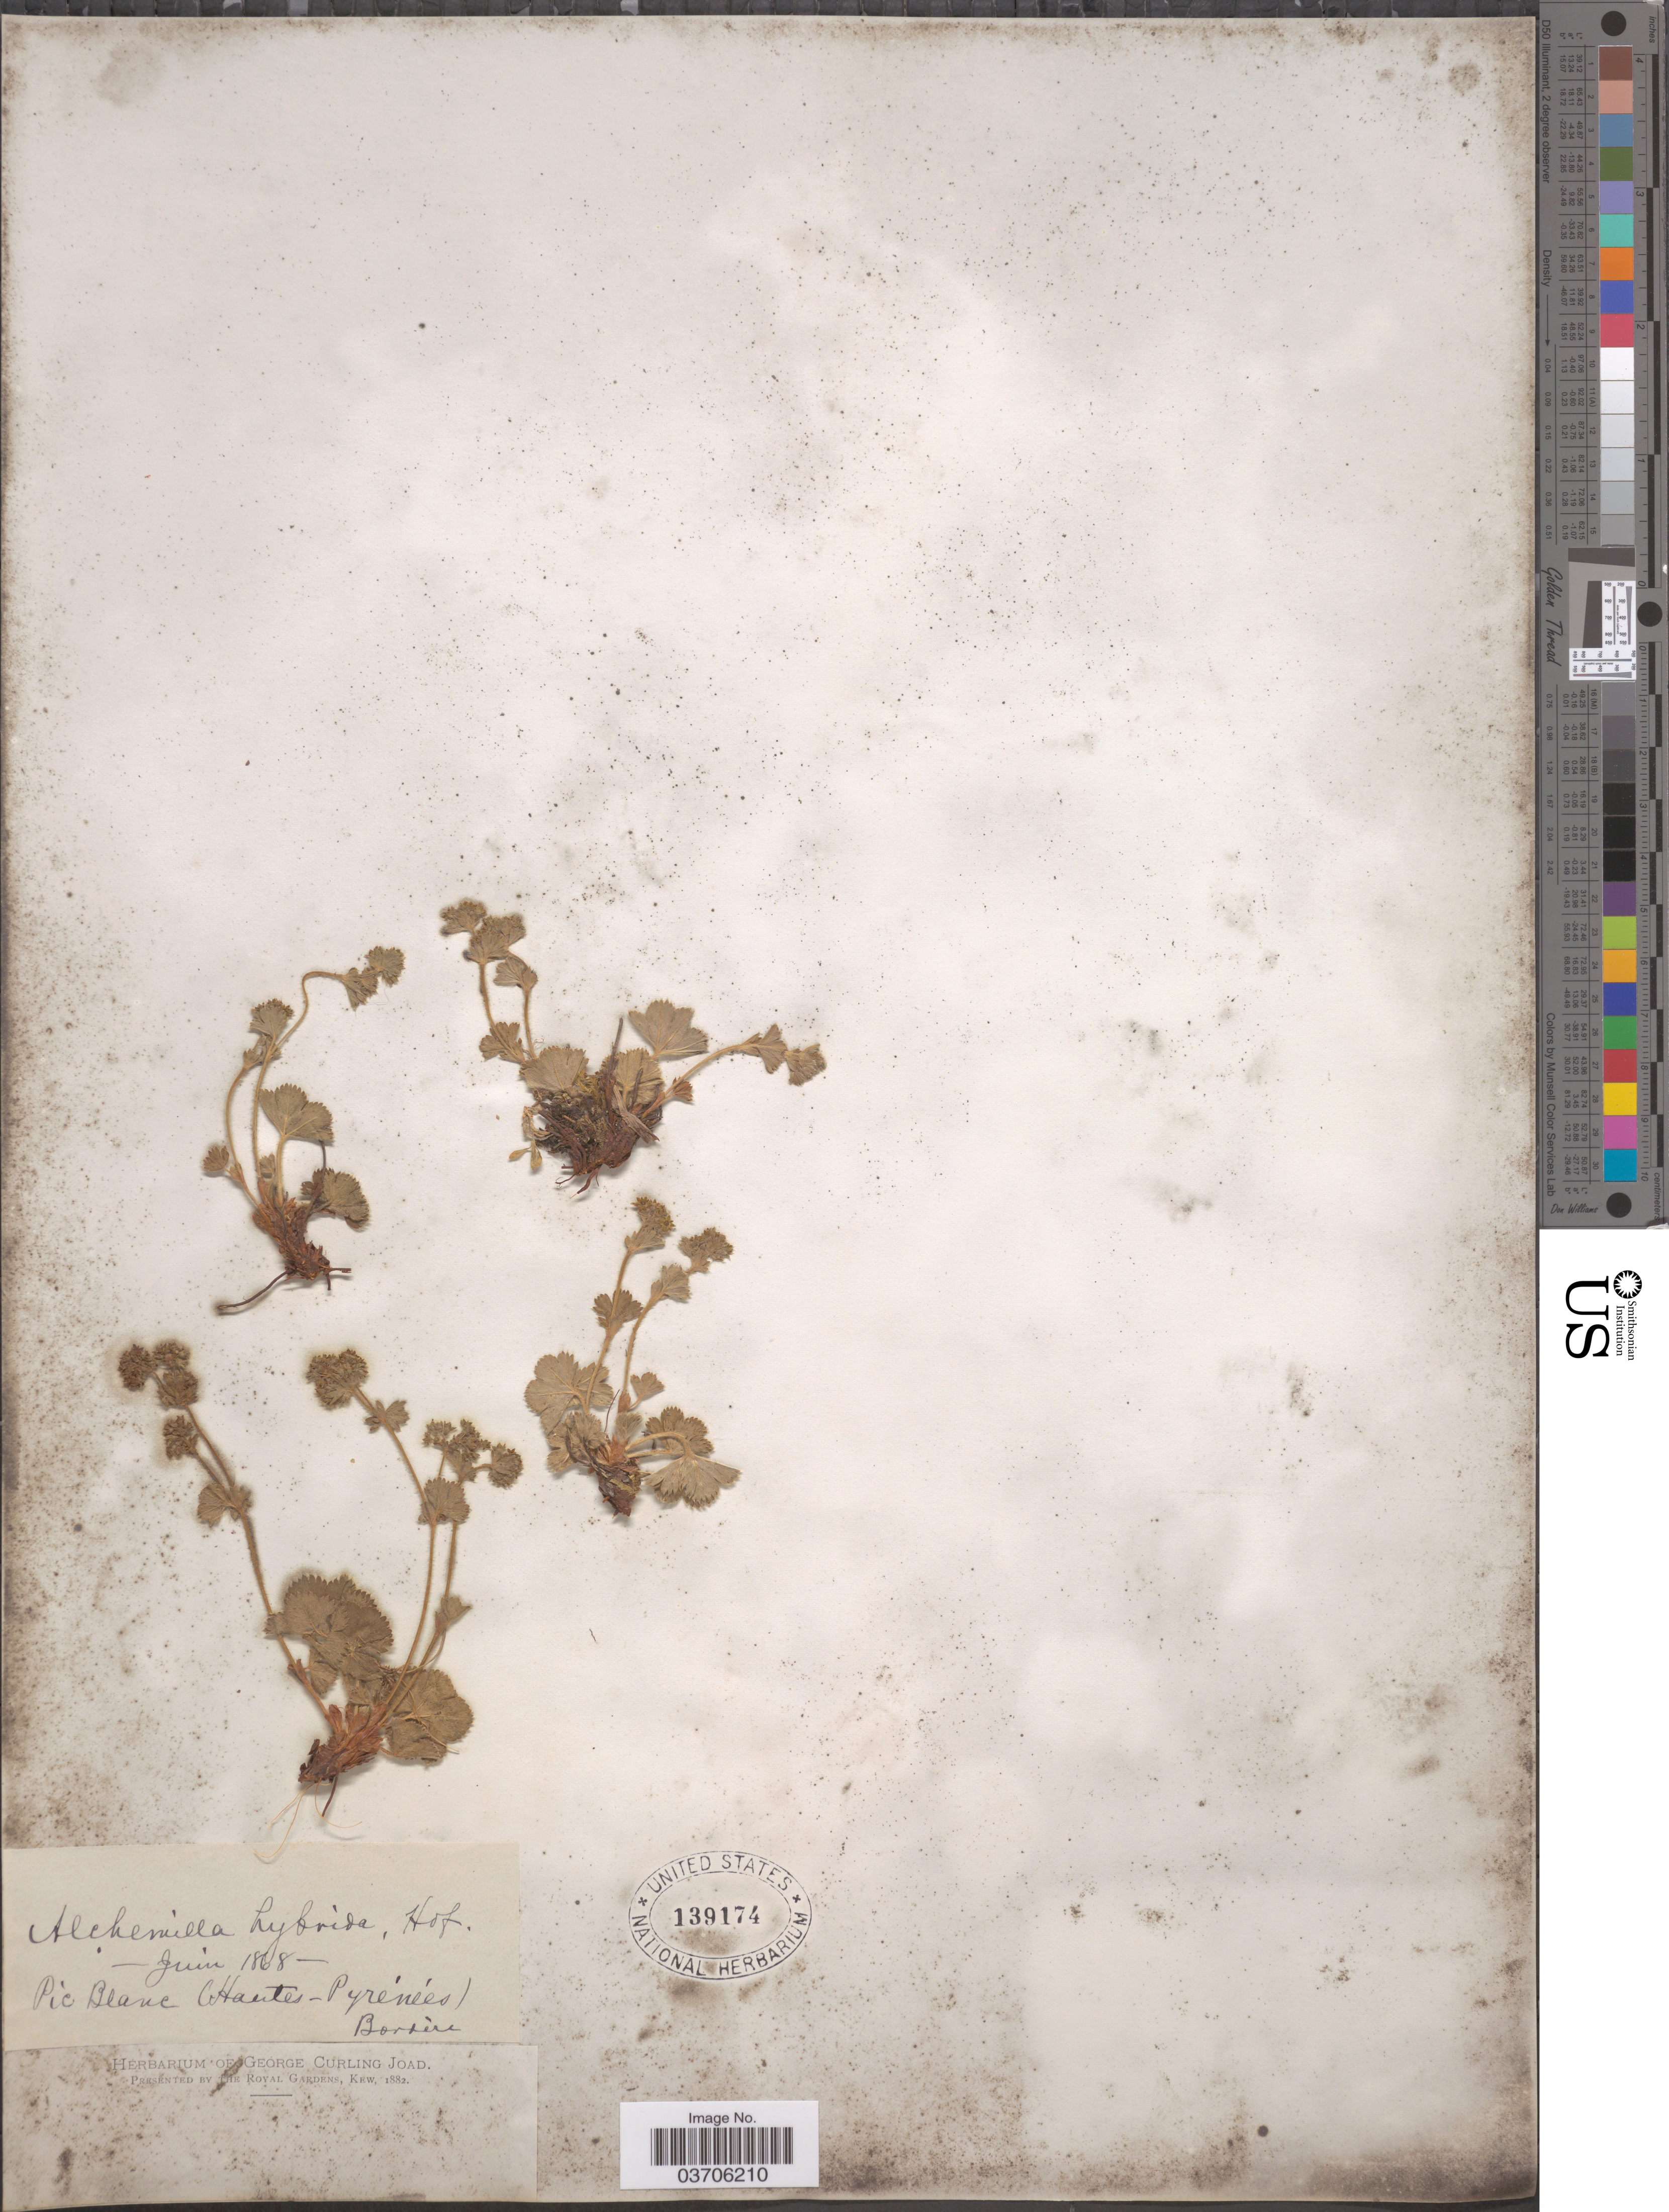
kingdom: Plantae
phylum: Tracheophyta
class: Magnoliopsida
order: Rosales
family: Rosaceae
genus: Alchemilla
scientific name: Alchemilla hybrida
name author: (L.) L.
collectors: -. Bordere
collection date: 1868-06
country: France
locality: Pic Blanc (Hautes - Pyrénées).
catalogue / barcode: US 139174